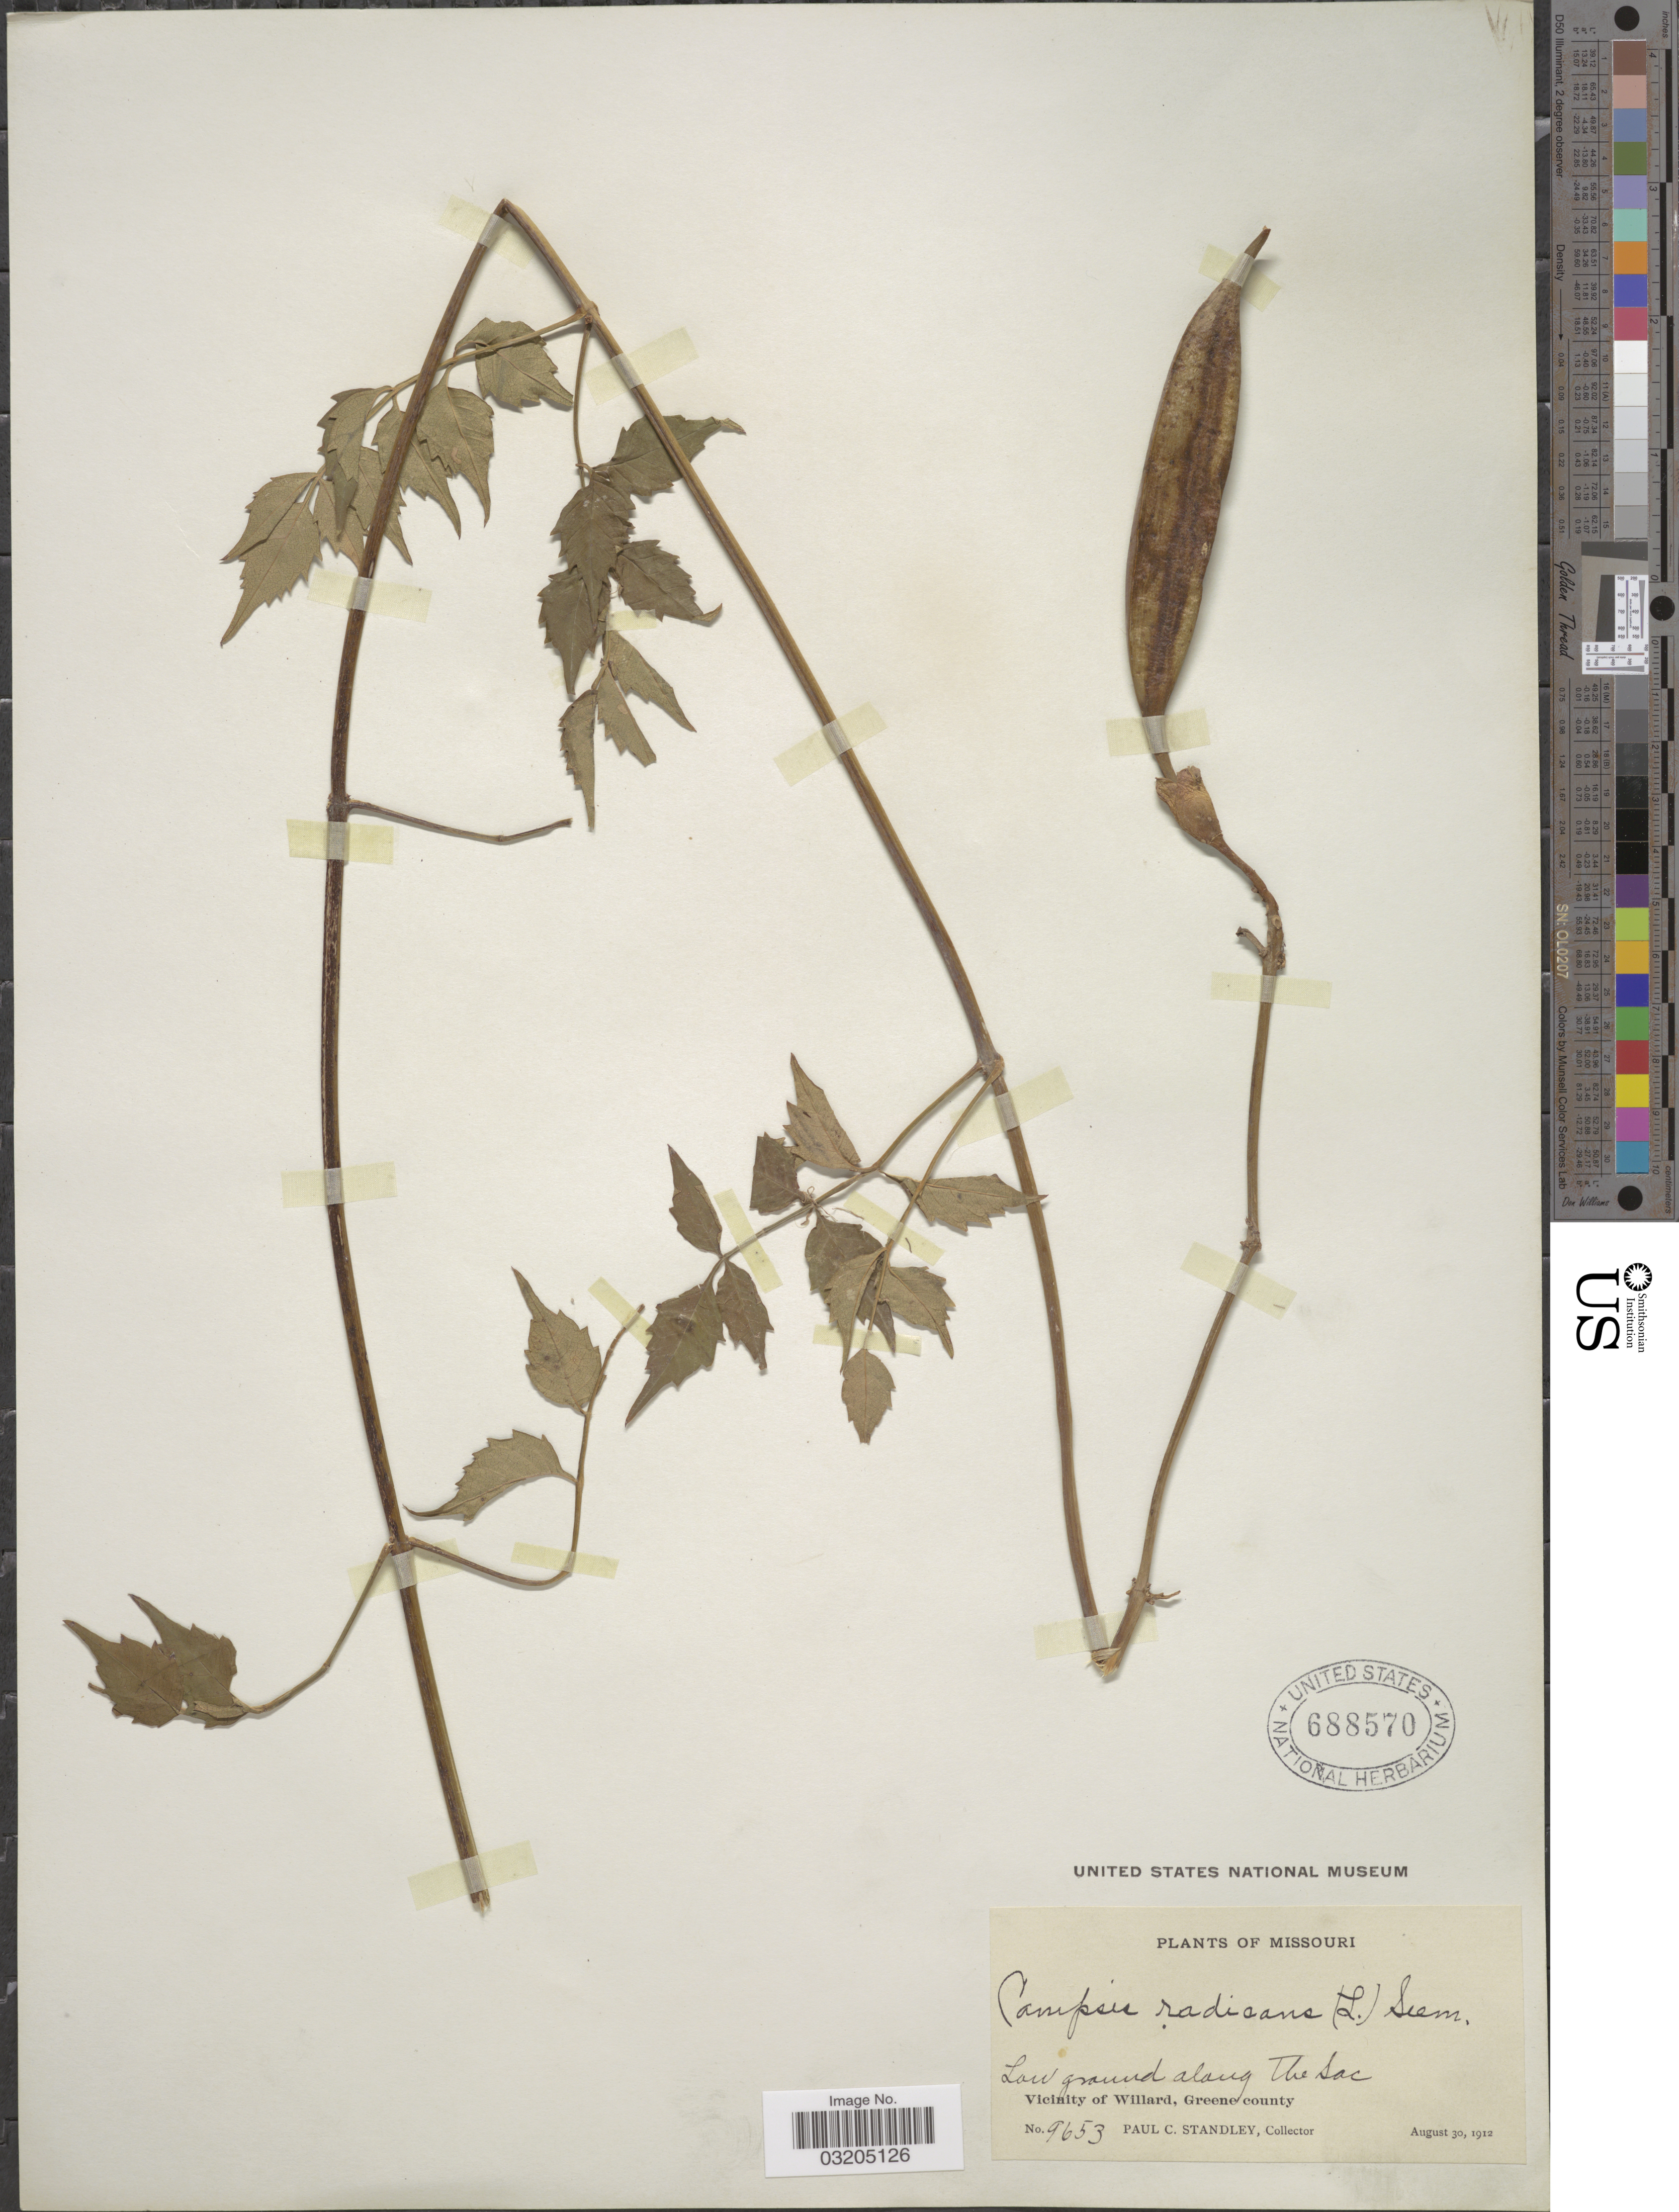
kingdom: Plantae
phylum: Tracheophyta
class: Magnoliopsida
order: Lamiales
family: Bignoniaceae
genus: Campsis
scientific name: Campsis radicans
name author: (L.) Seem.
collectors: P. C. Standley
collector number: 9653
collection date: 1912-08-30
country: United States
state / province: Missouri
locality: Low ground along the Sac. Vicinity of Willard, Greene County.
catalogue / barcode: US 688570